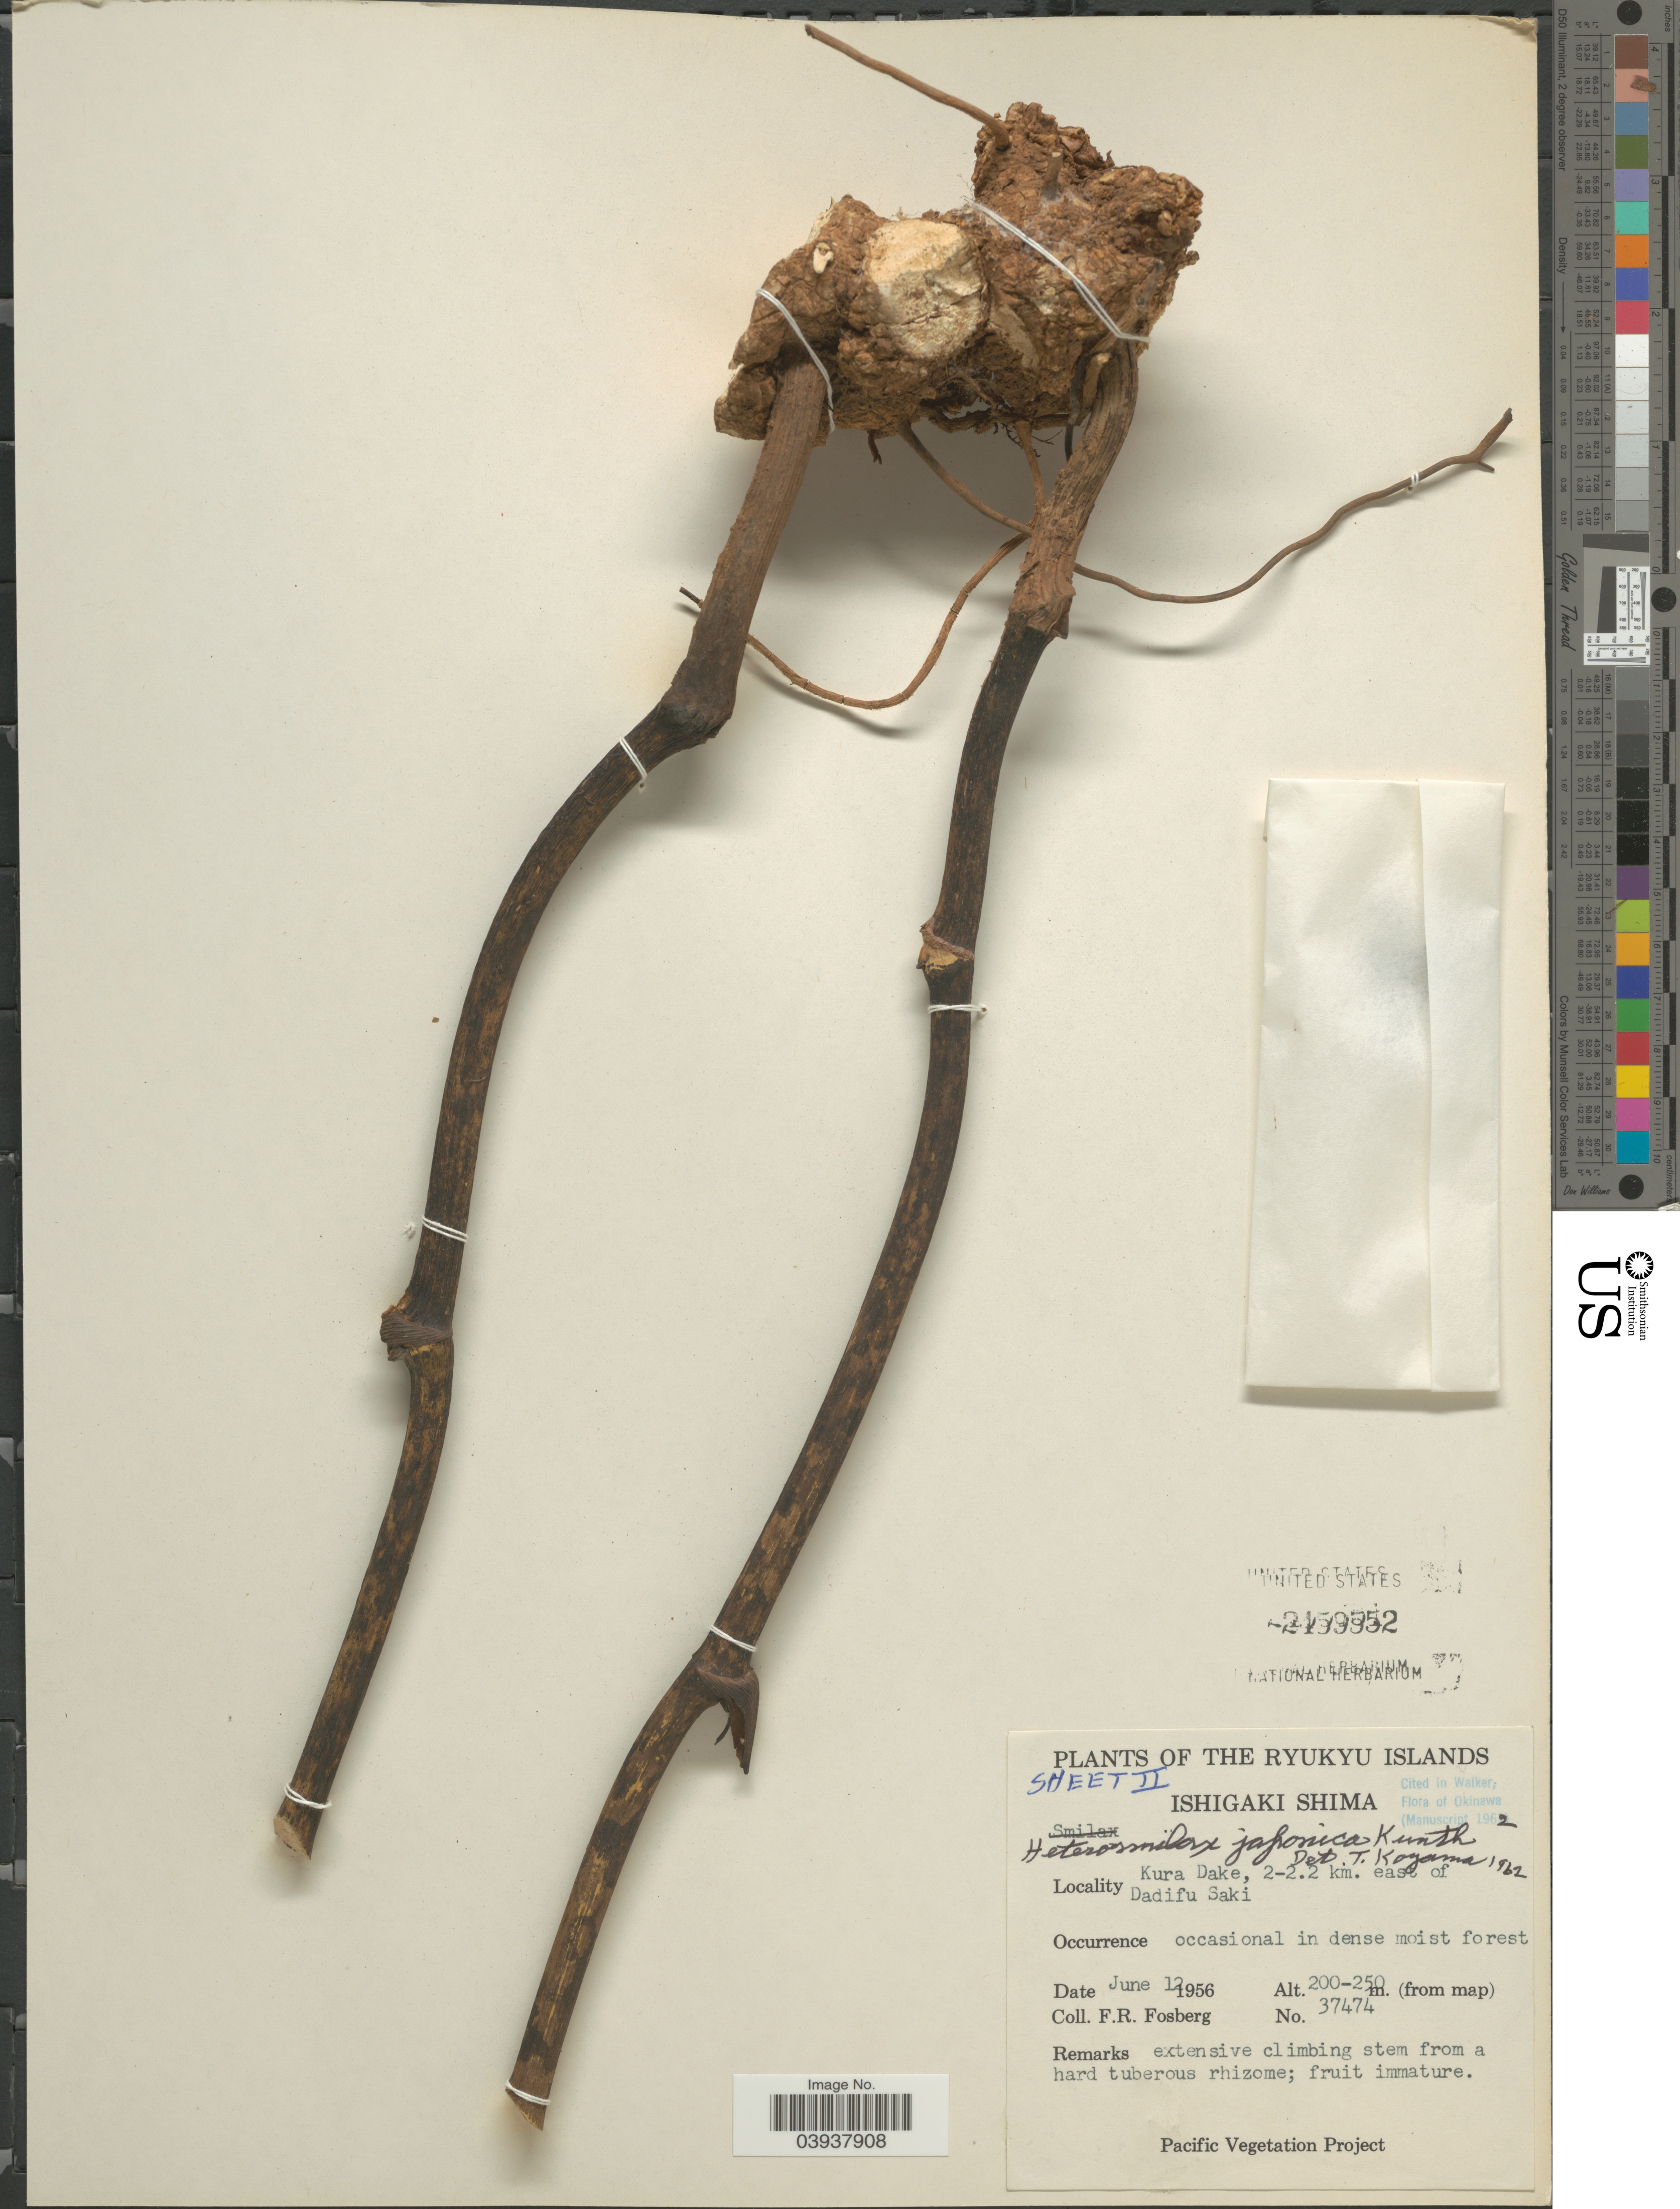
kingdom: Plantae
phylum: Tracheophyta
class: Liliopsida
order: Liliales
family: Smilacaceae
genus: Heterosmilax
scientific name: Heterosmilax japonica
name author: Kunth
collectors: F. R. Fosberg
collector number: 37474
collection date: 1956-06-12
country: Japan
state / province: Okinawa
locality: Ryukyu Islands. Ishigaki Shima. Kura Dake, 2-2.2 km. east of Dadifu Saki.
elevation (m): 200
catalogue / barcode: US 2459552